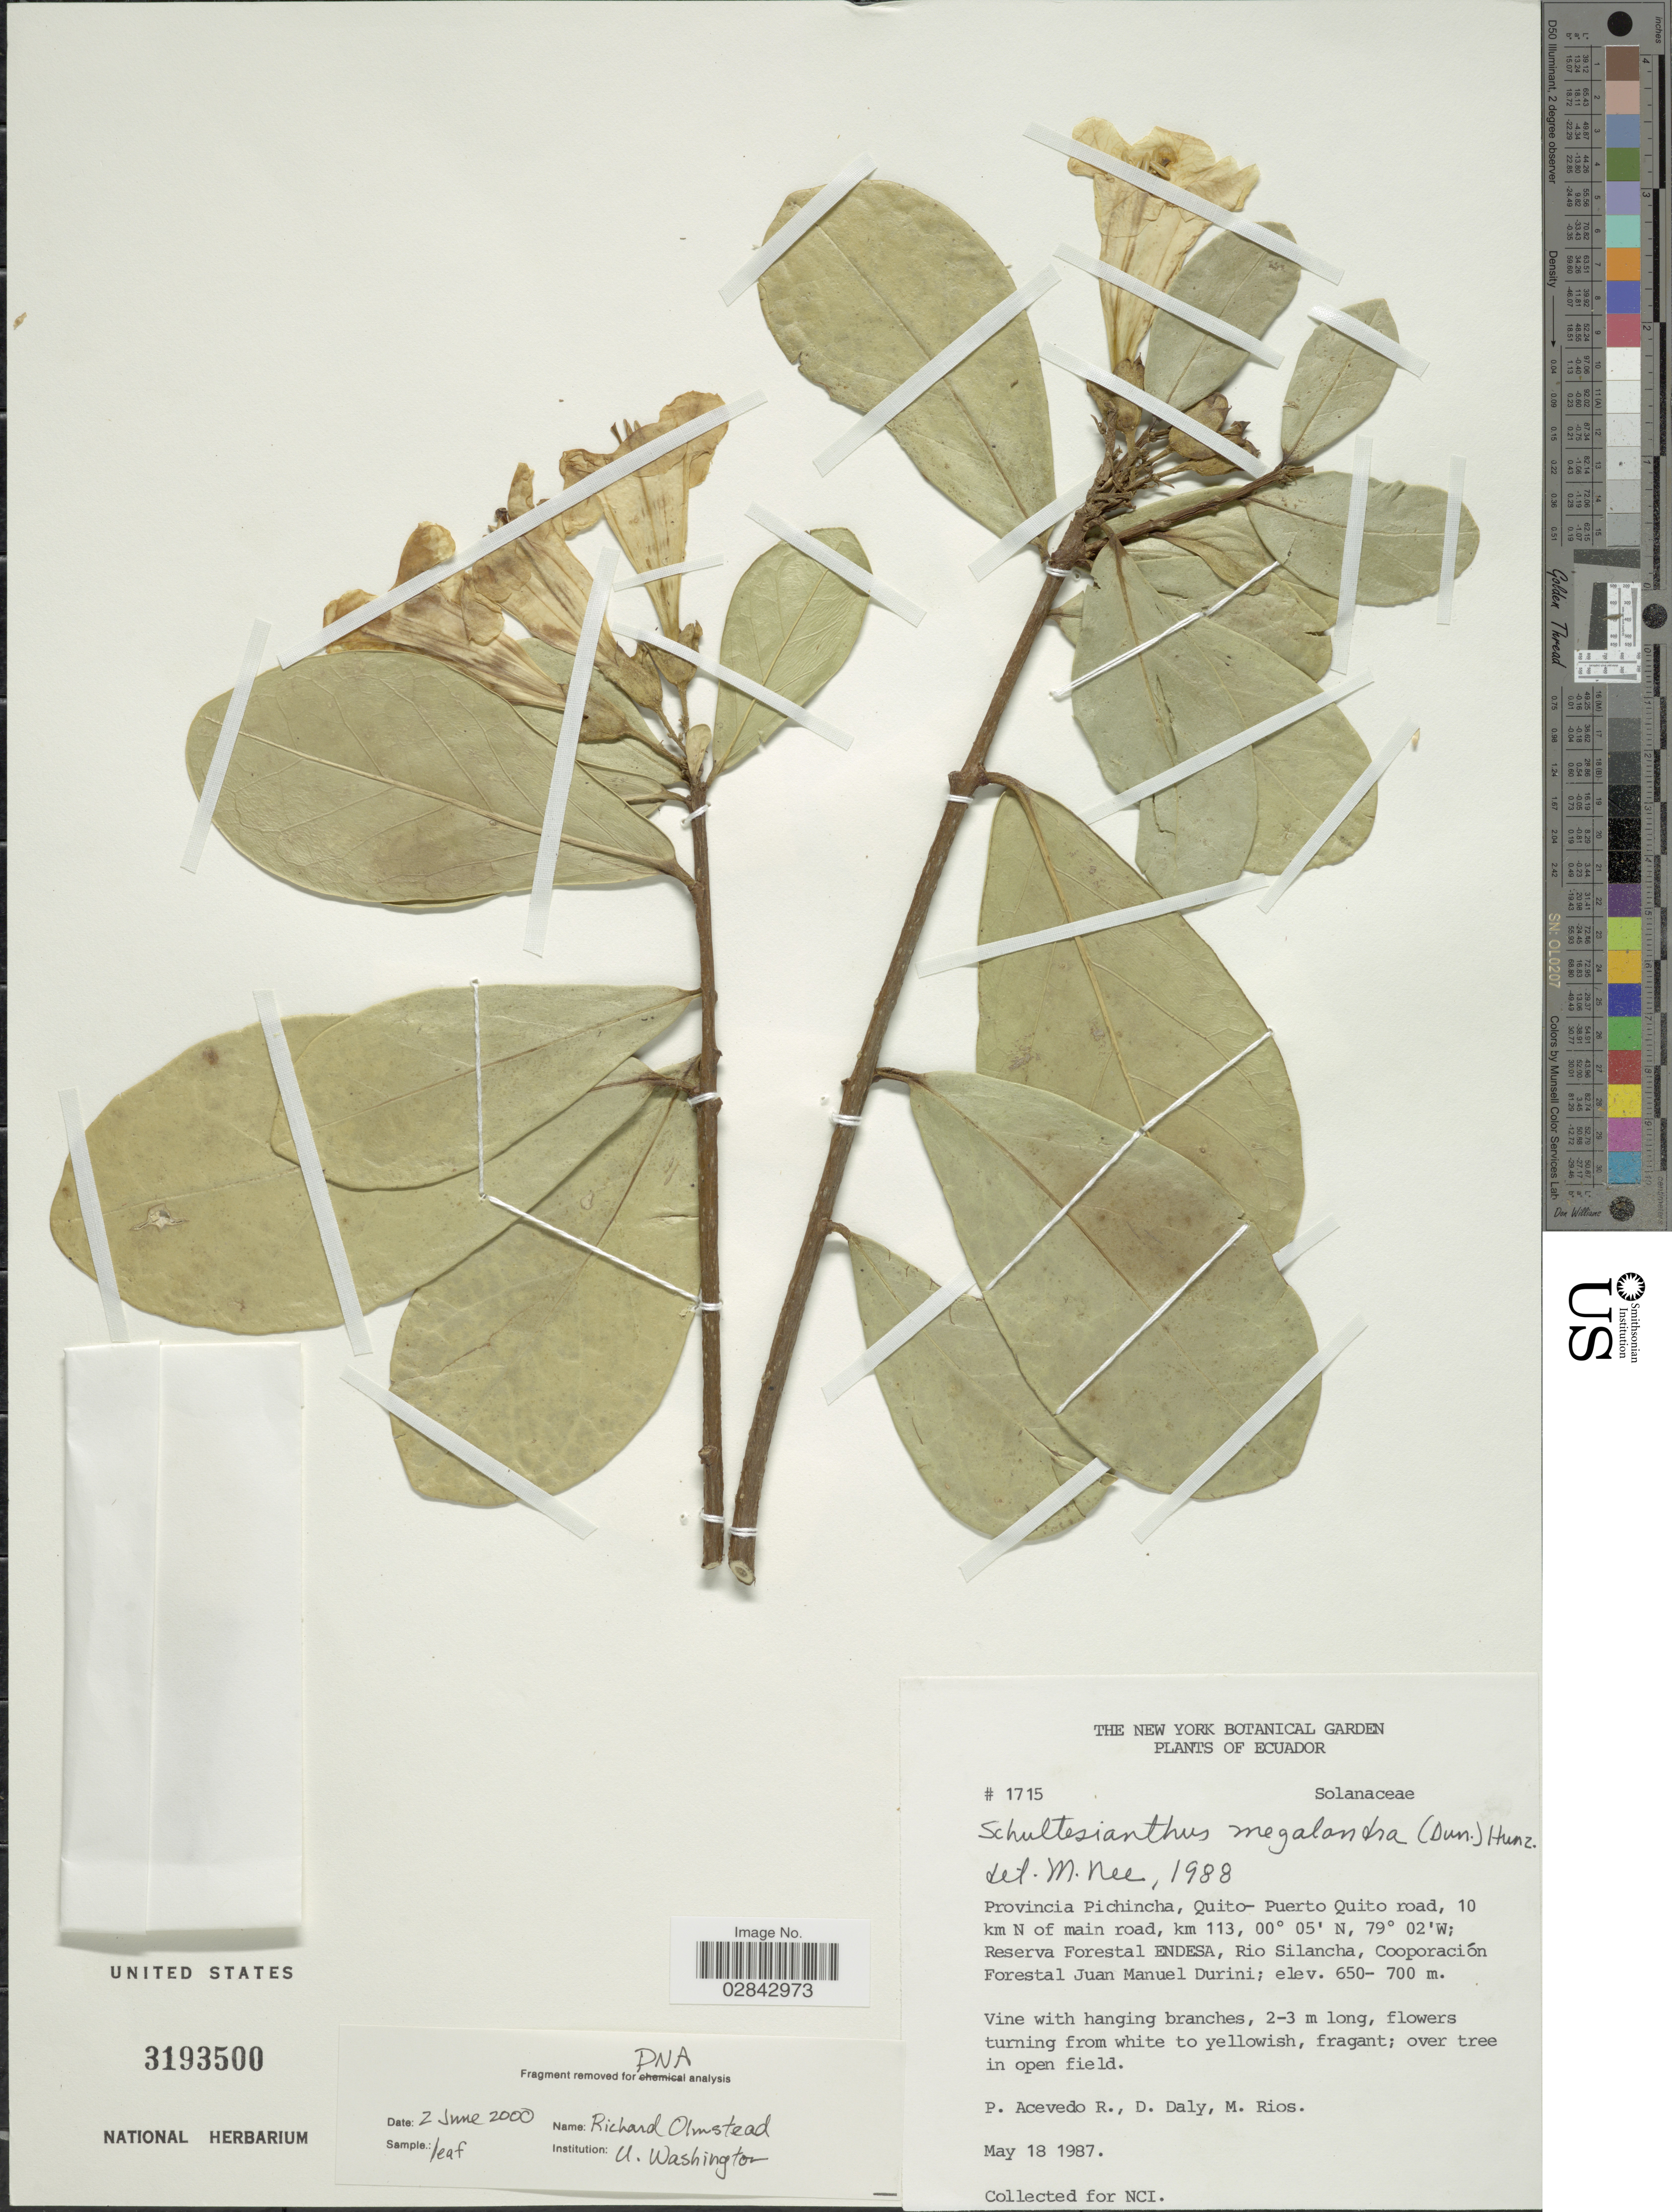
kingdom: Plantae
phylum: Tracheophyta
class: Magnoliopsida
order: Solanales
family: Solanaceae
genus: Schultesianthus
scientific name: Schultesianthus megalandrus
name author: (Dunal) Hunz.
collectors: P. Acevedo-Rodr., D. C. Daly & M. Rios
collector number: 1715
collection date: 1987-05-18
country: Ecuador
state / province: Pichincha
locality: Quito-Puerto Quito road, 10 km N of main road, km 113, Reserva Forestal Endesa, Rio Silancha, Cooporación Forestal Juan Manuel Durini.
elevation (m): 650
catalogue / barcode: US 3193500